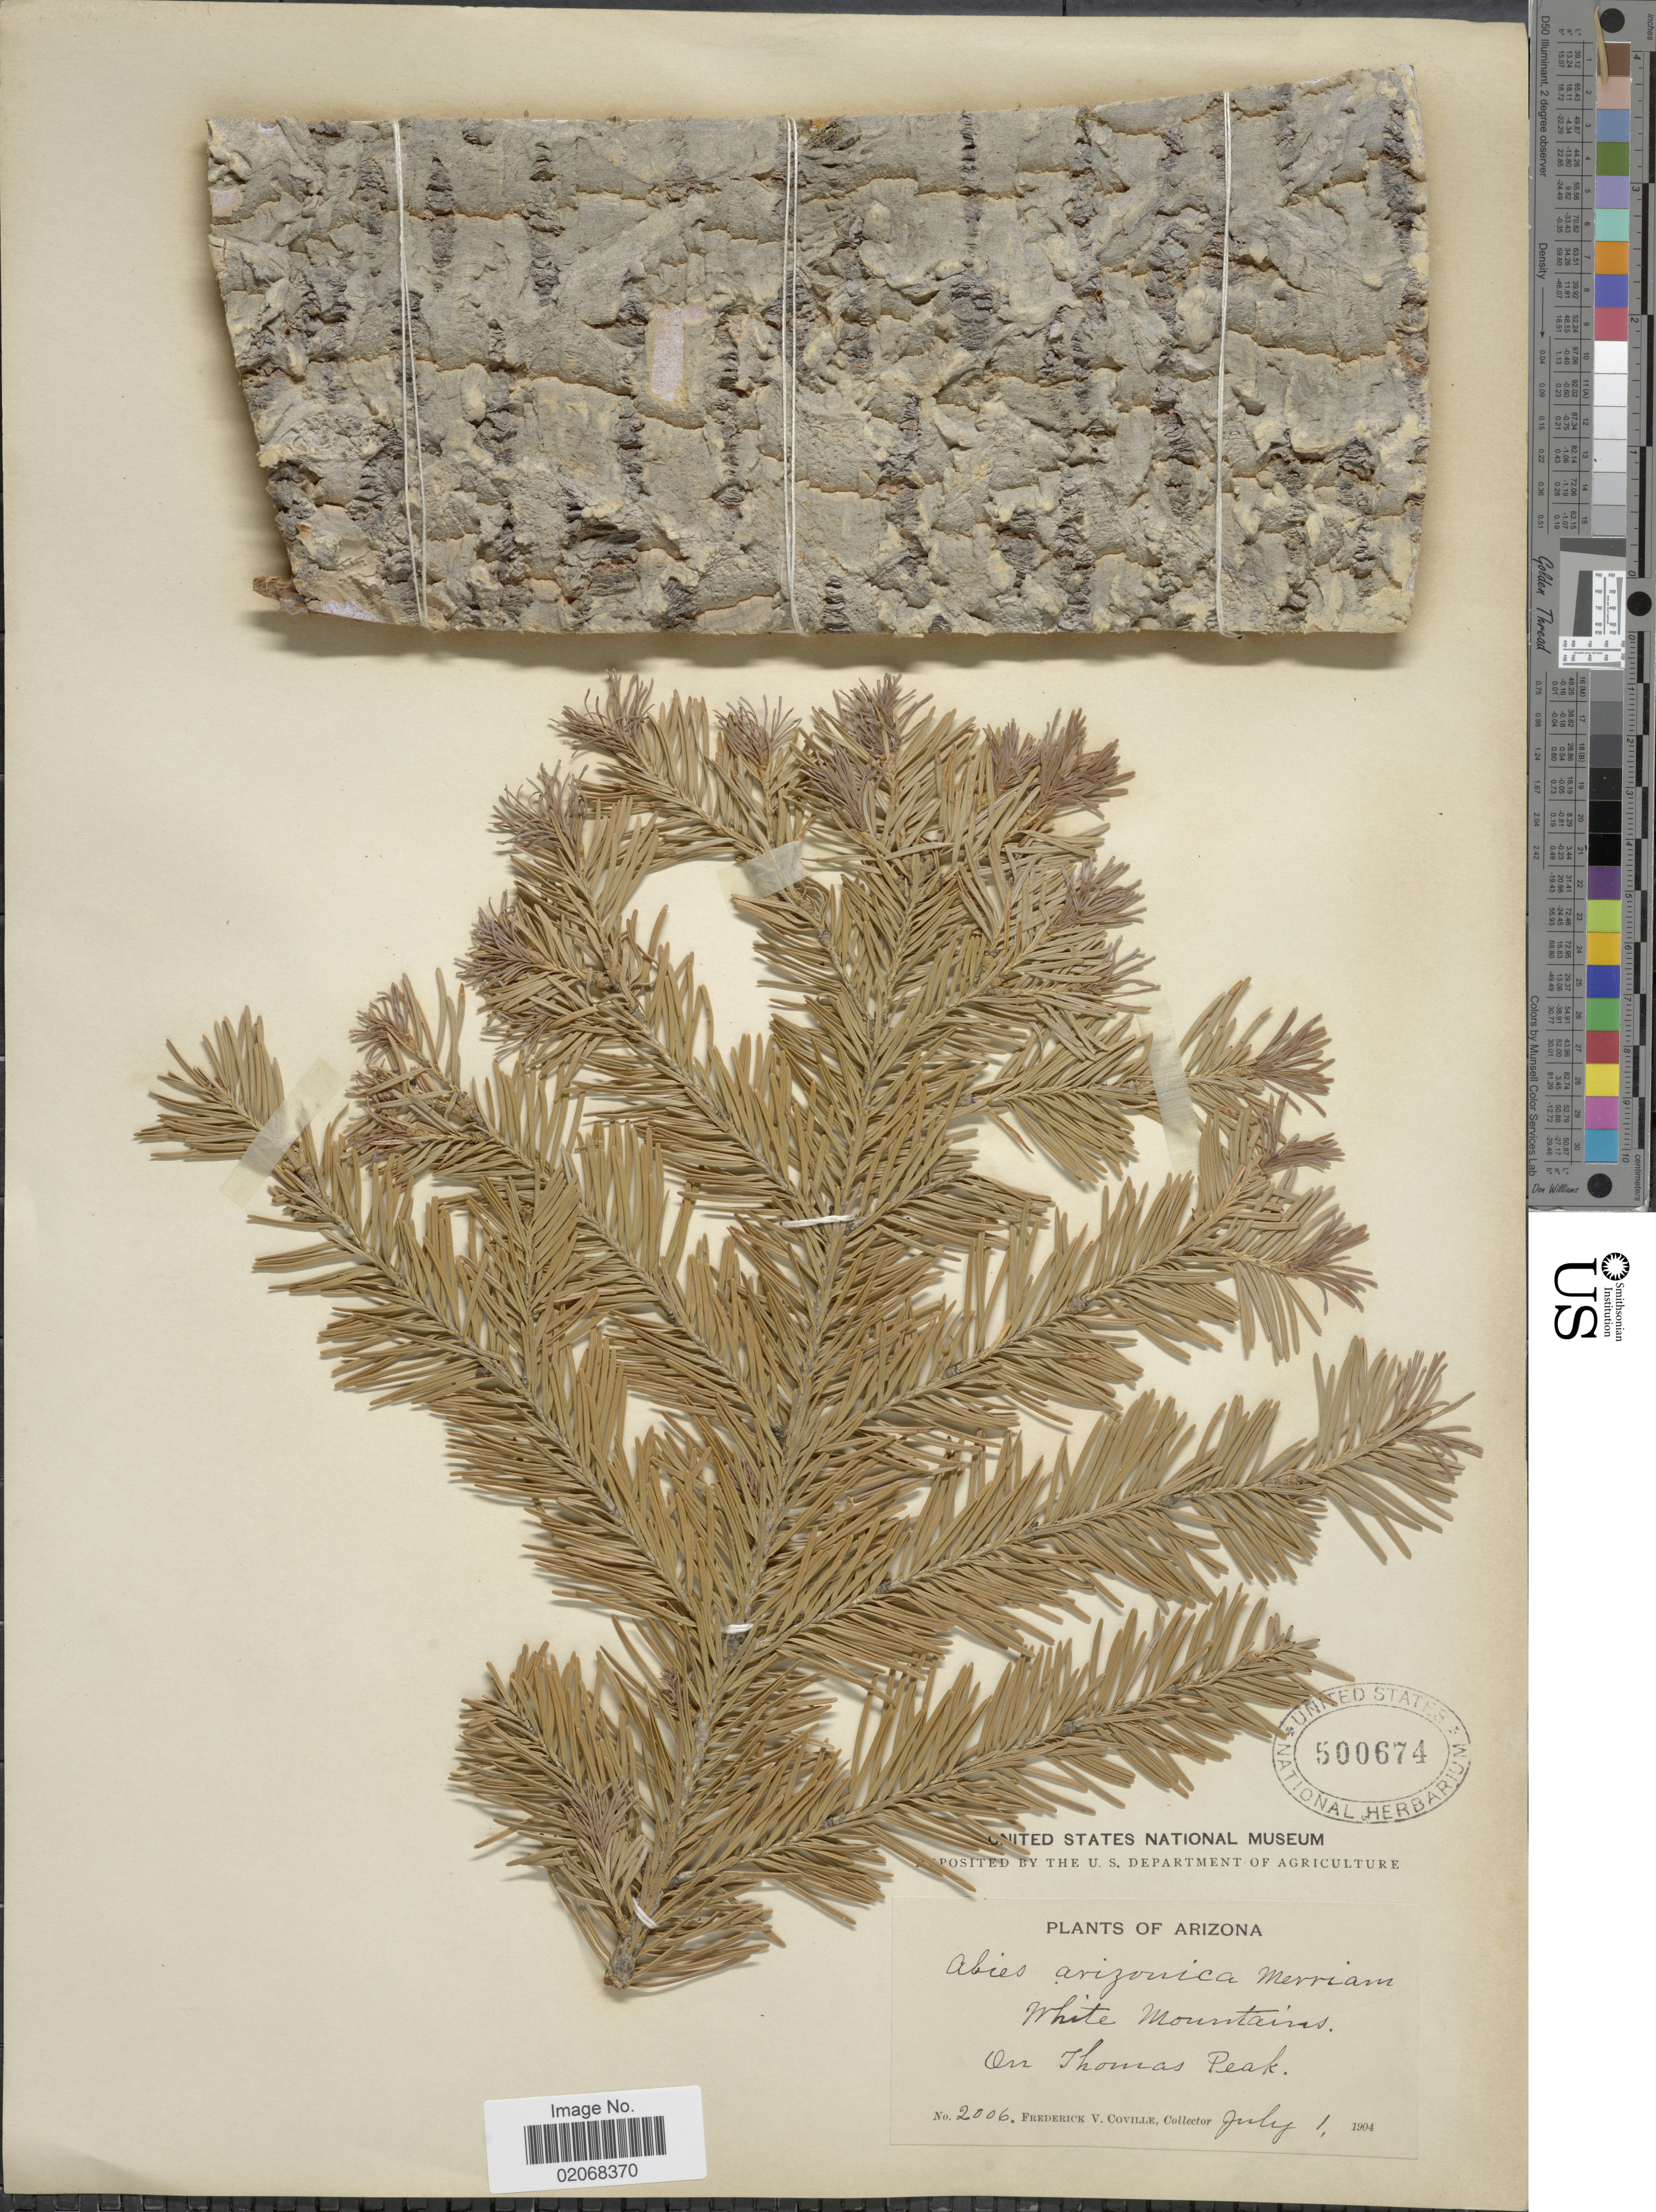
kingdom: Plantae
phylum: Tracheophyta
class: Pinopsida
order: Pinales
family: Pinaceae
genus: Abies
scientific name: Abies lasiocarpa var. arizonica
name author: (Merriam) Lemmon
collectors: F. V. Coville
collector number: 2006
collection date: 1904-07-01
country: United States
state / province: Arizona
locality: White Mountains, On Thomas Peak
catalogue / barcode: US 500674